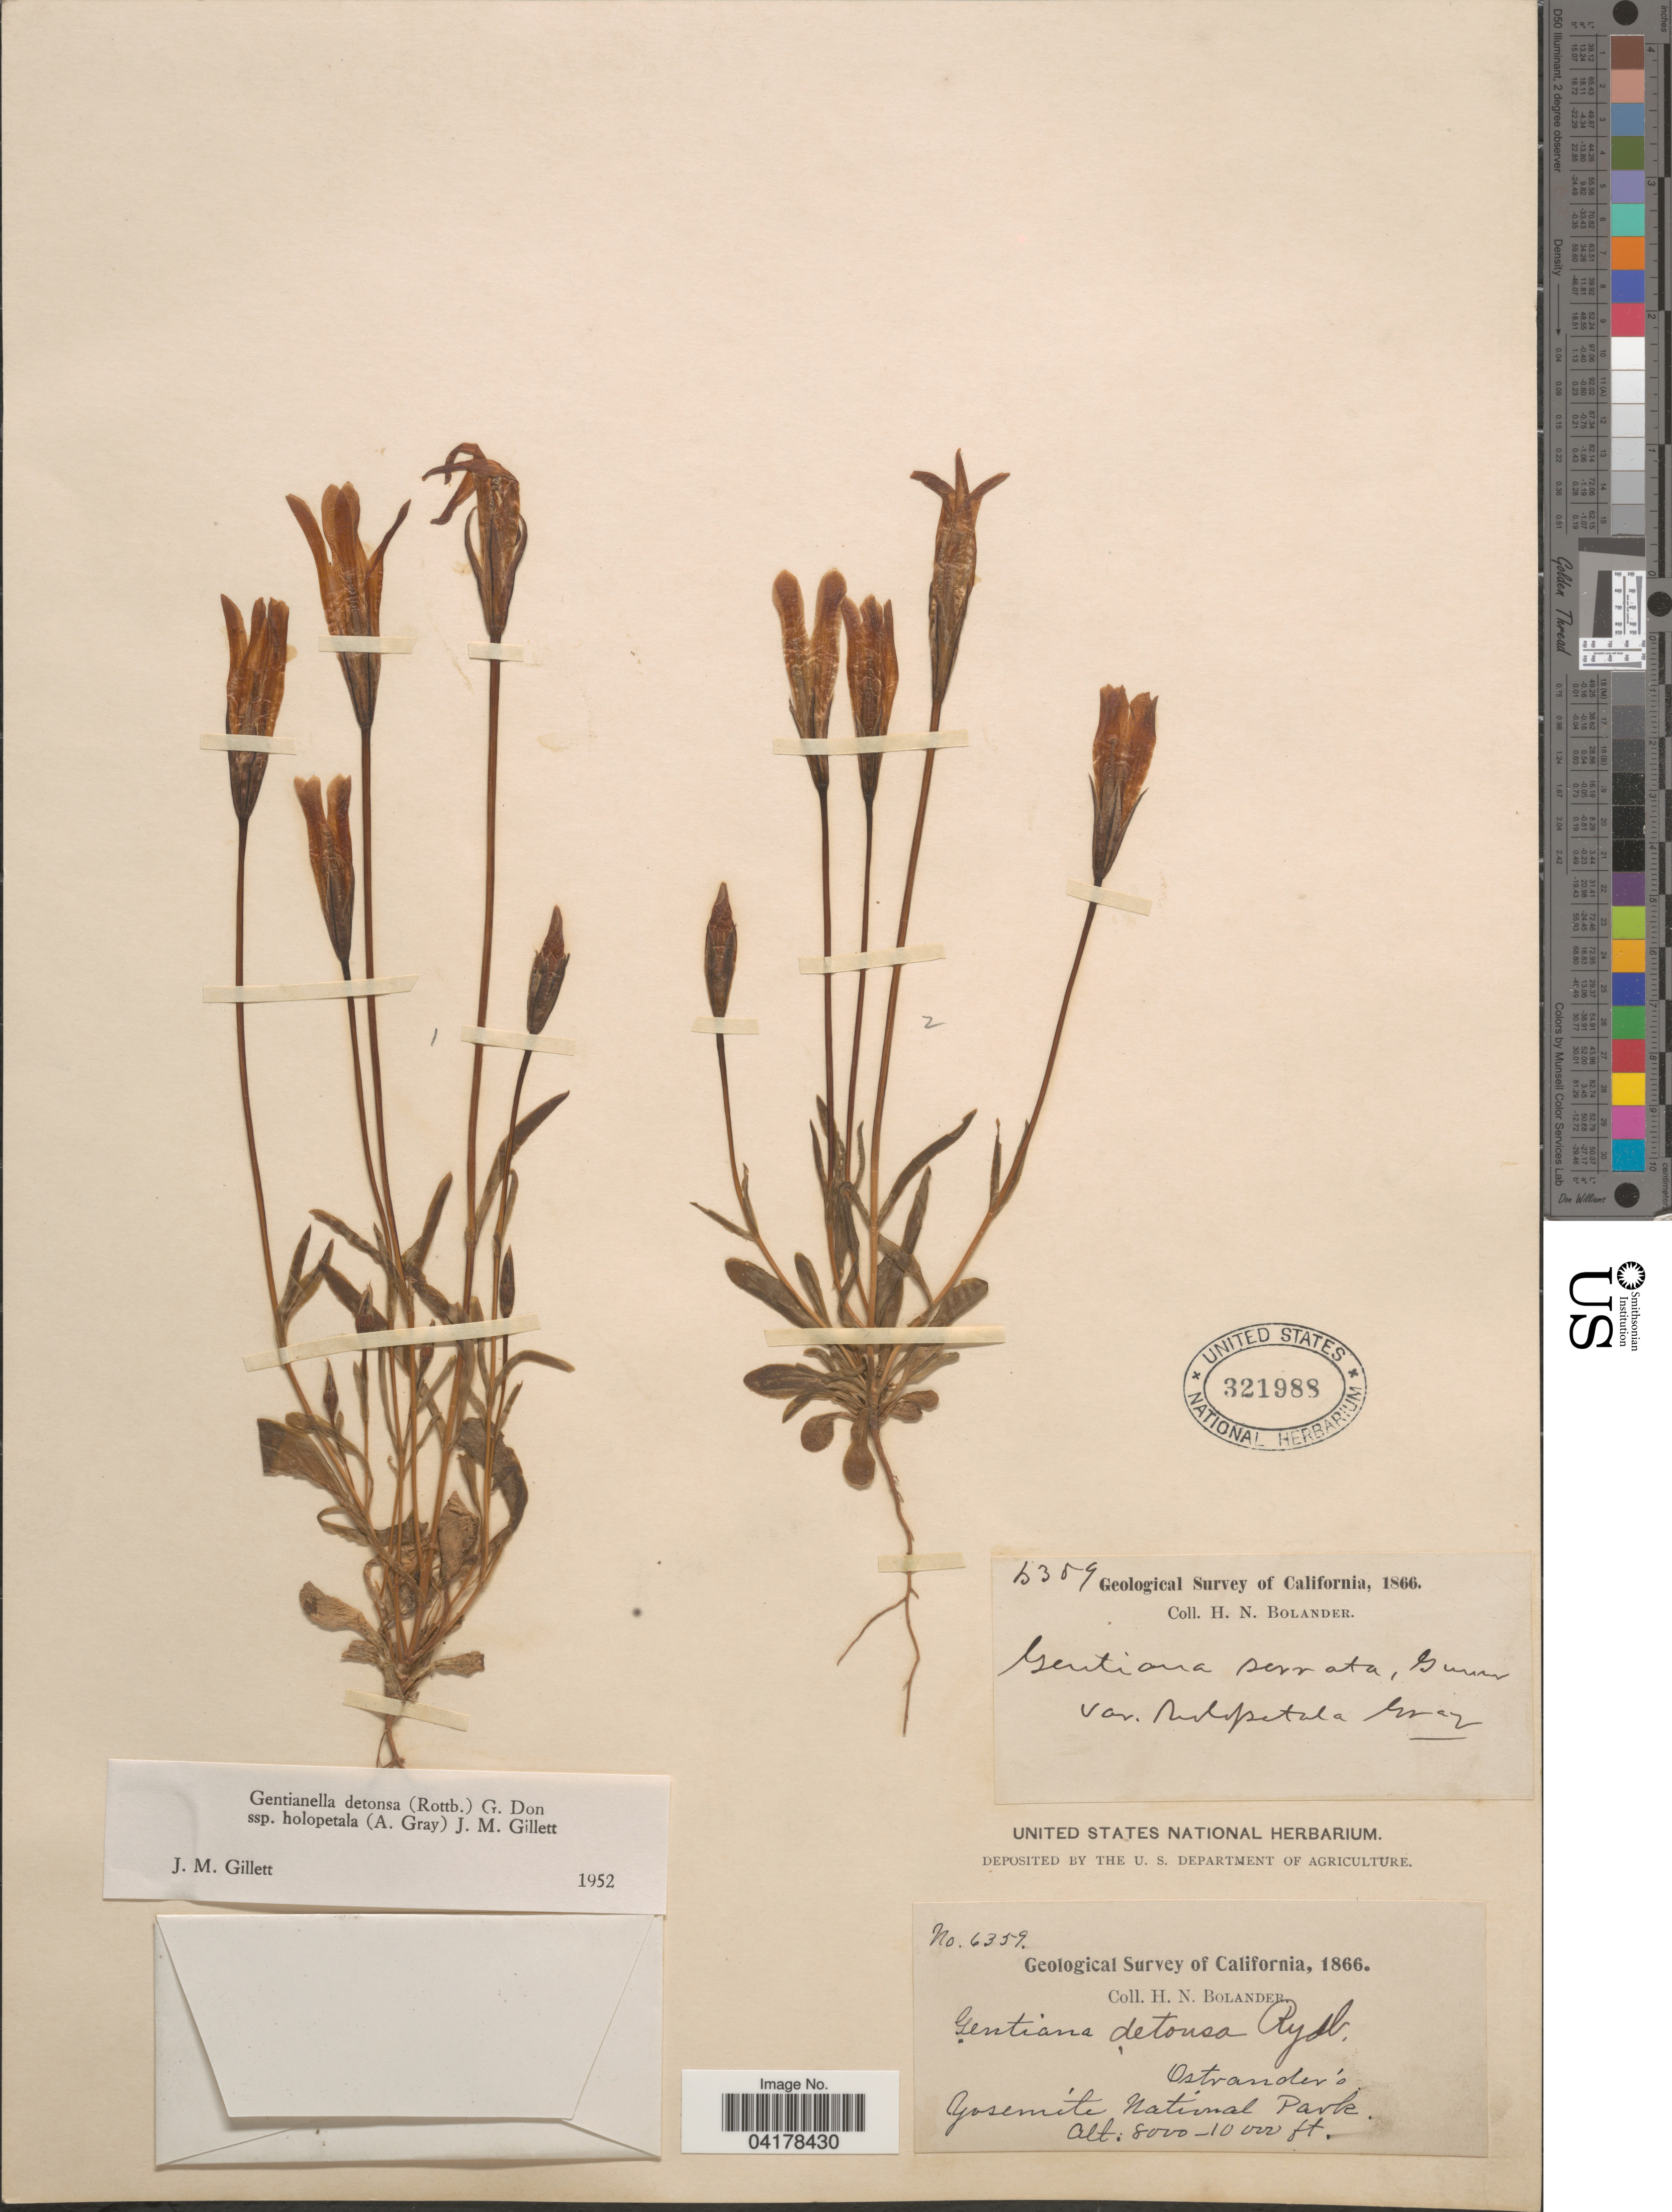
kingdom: Plantae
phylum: Tracheophyta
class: Magnoliopsida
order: Gentianales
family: Gentianaceae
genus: Gentianella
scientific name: Gentianella detonsa subsp. holopetala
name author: (A. Gray) J.M. Gillett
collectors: H. Bolander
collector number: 6359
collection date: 1866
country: United States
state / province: California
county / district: Mariposa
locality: Geological Survey of California, 1866. Ostrander's Yosemite National Park.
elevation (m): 2438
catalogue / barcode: US 321988